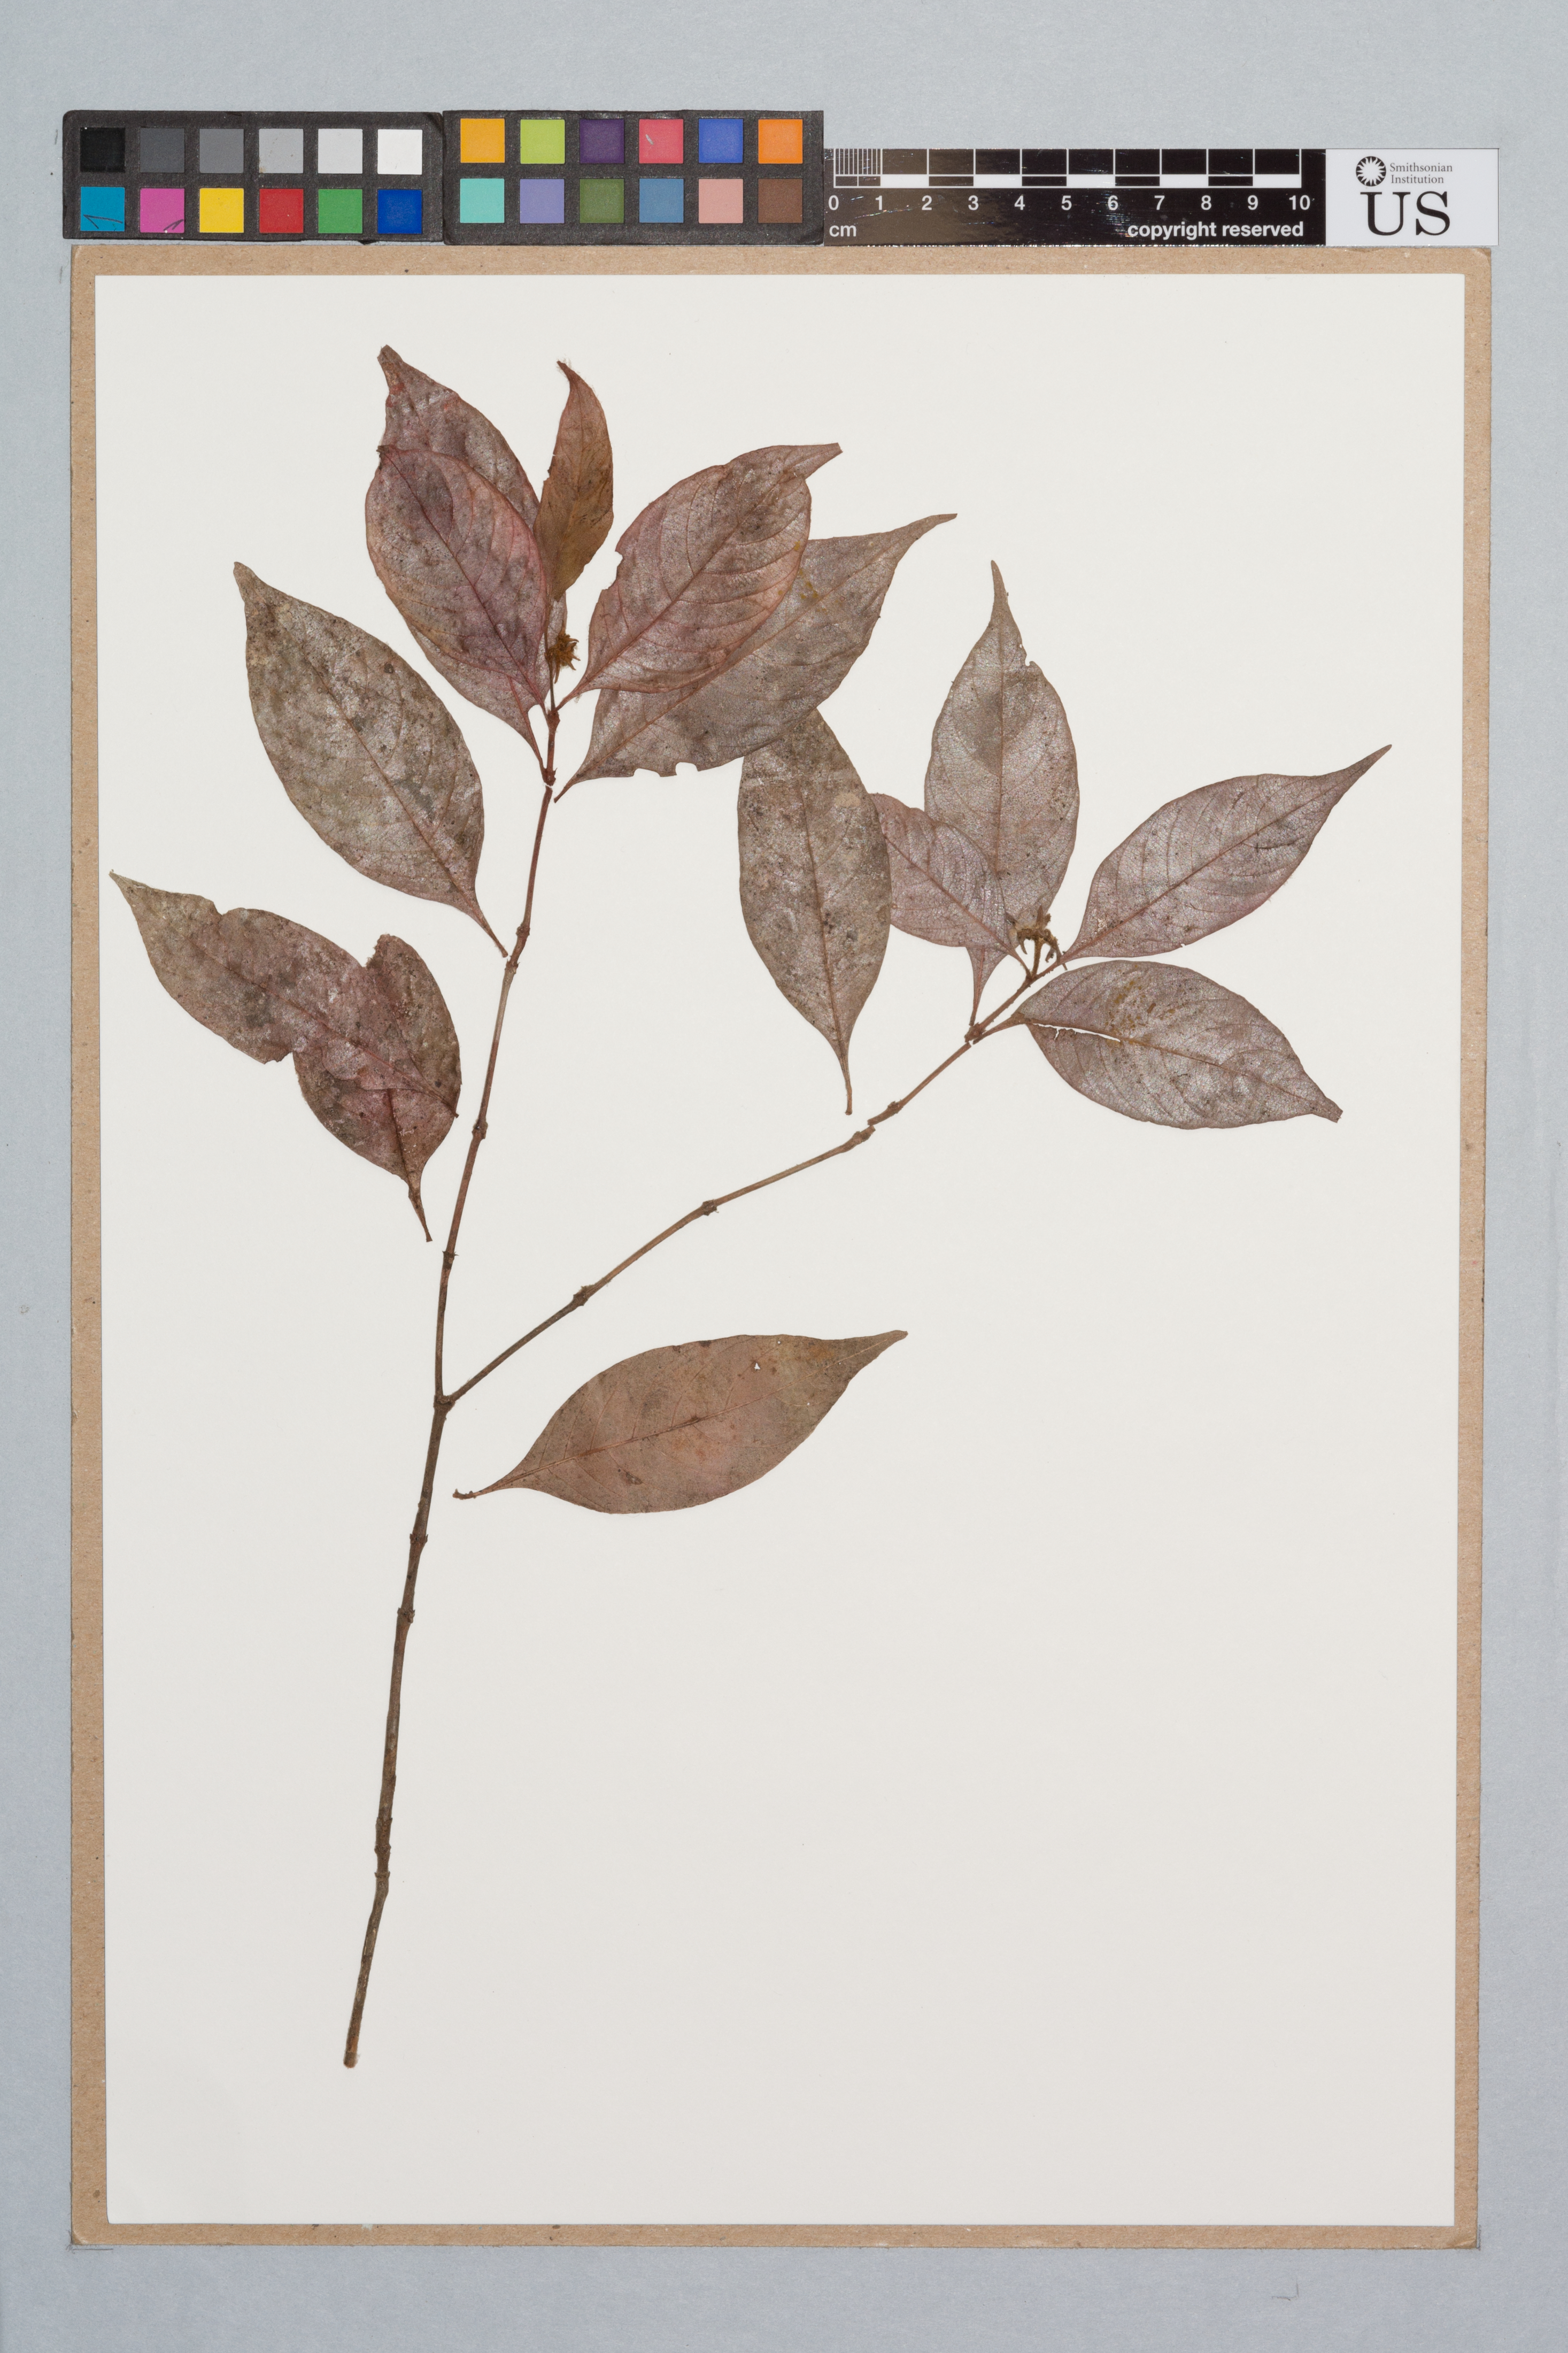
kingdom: Plantae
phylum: Tracheophyta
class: Magnoliopsida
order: Gentianales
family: Rubiaceae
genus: Psychotria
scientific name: Psychotria hoffmannseggiana var. hoffmanneseggiana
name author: (Willd. ex Roem. & Schult.) Müll. Arg.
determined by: Steyermark, Julian A., (VEN)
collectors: R. S. Cowan & T. R. Soderstrom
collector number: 1764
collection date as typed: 6-Feb-62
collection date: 1962-02-06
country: Guyana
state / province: Potaro-Siparuni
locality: Kaieteur Plateau, Potaro R., 1 mi. above Kaieteur Falls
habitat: Forest; in dense shade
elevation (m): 427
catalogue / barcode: US 2441140